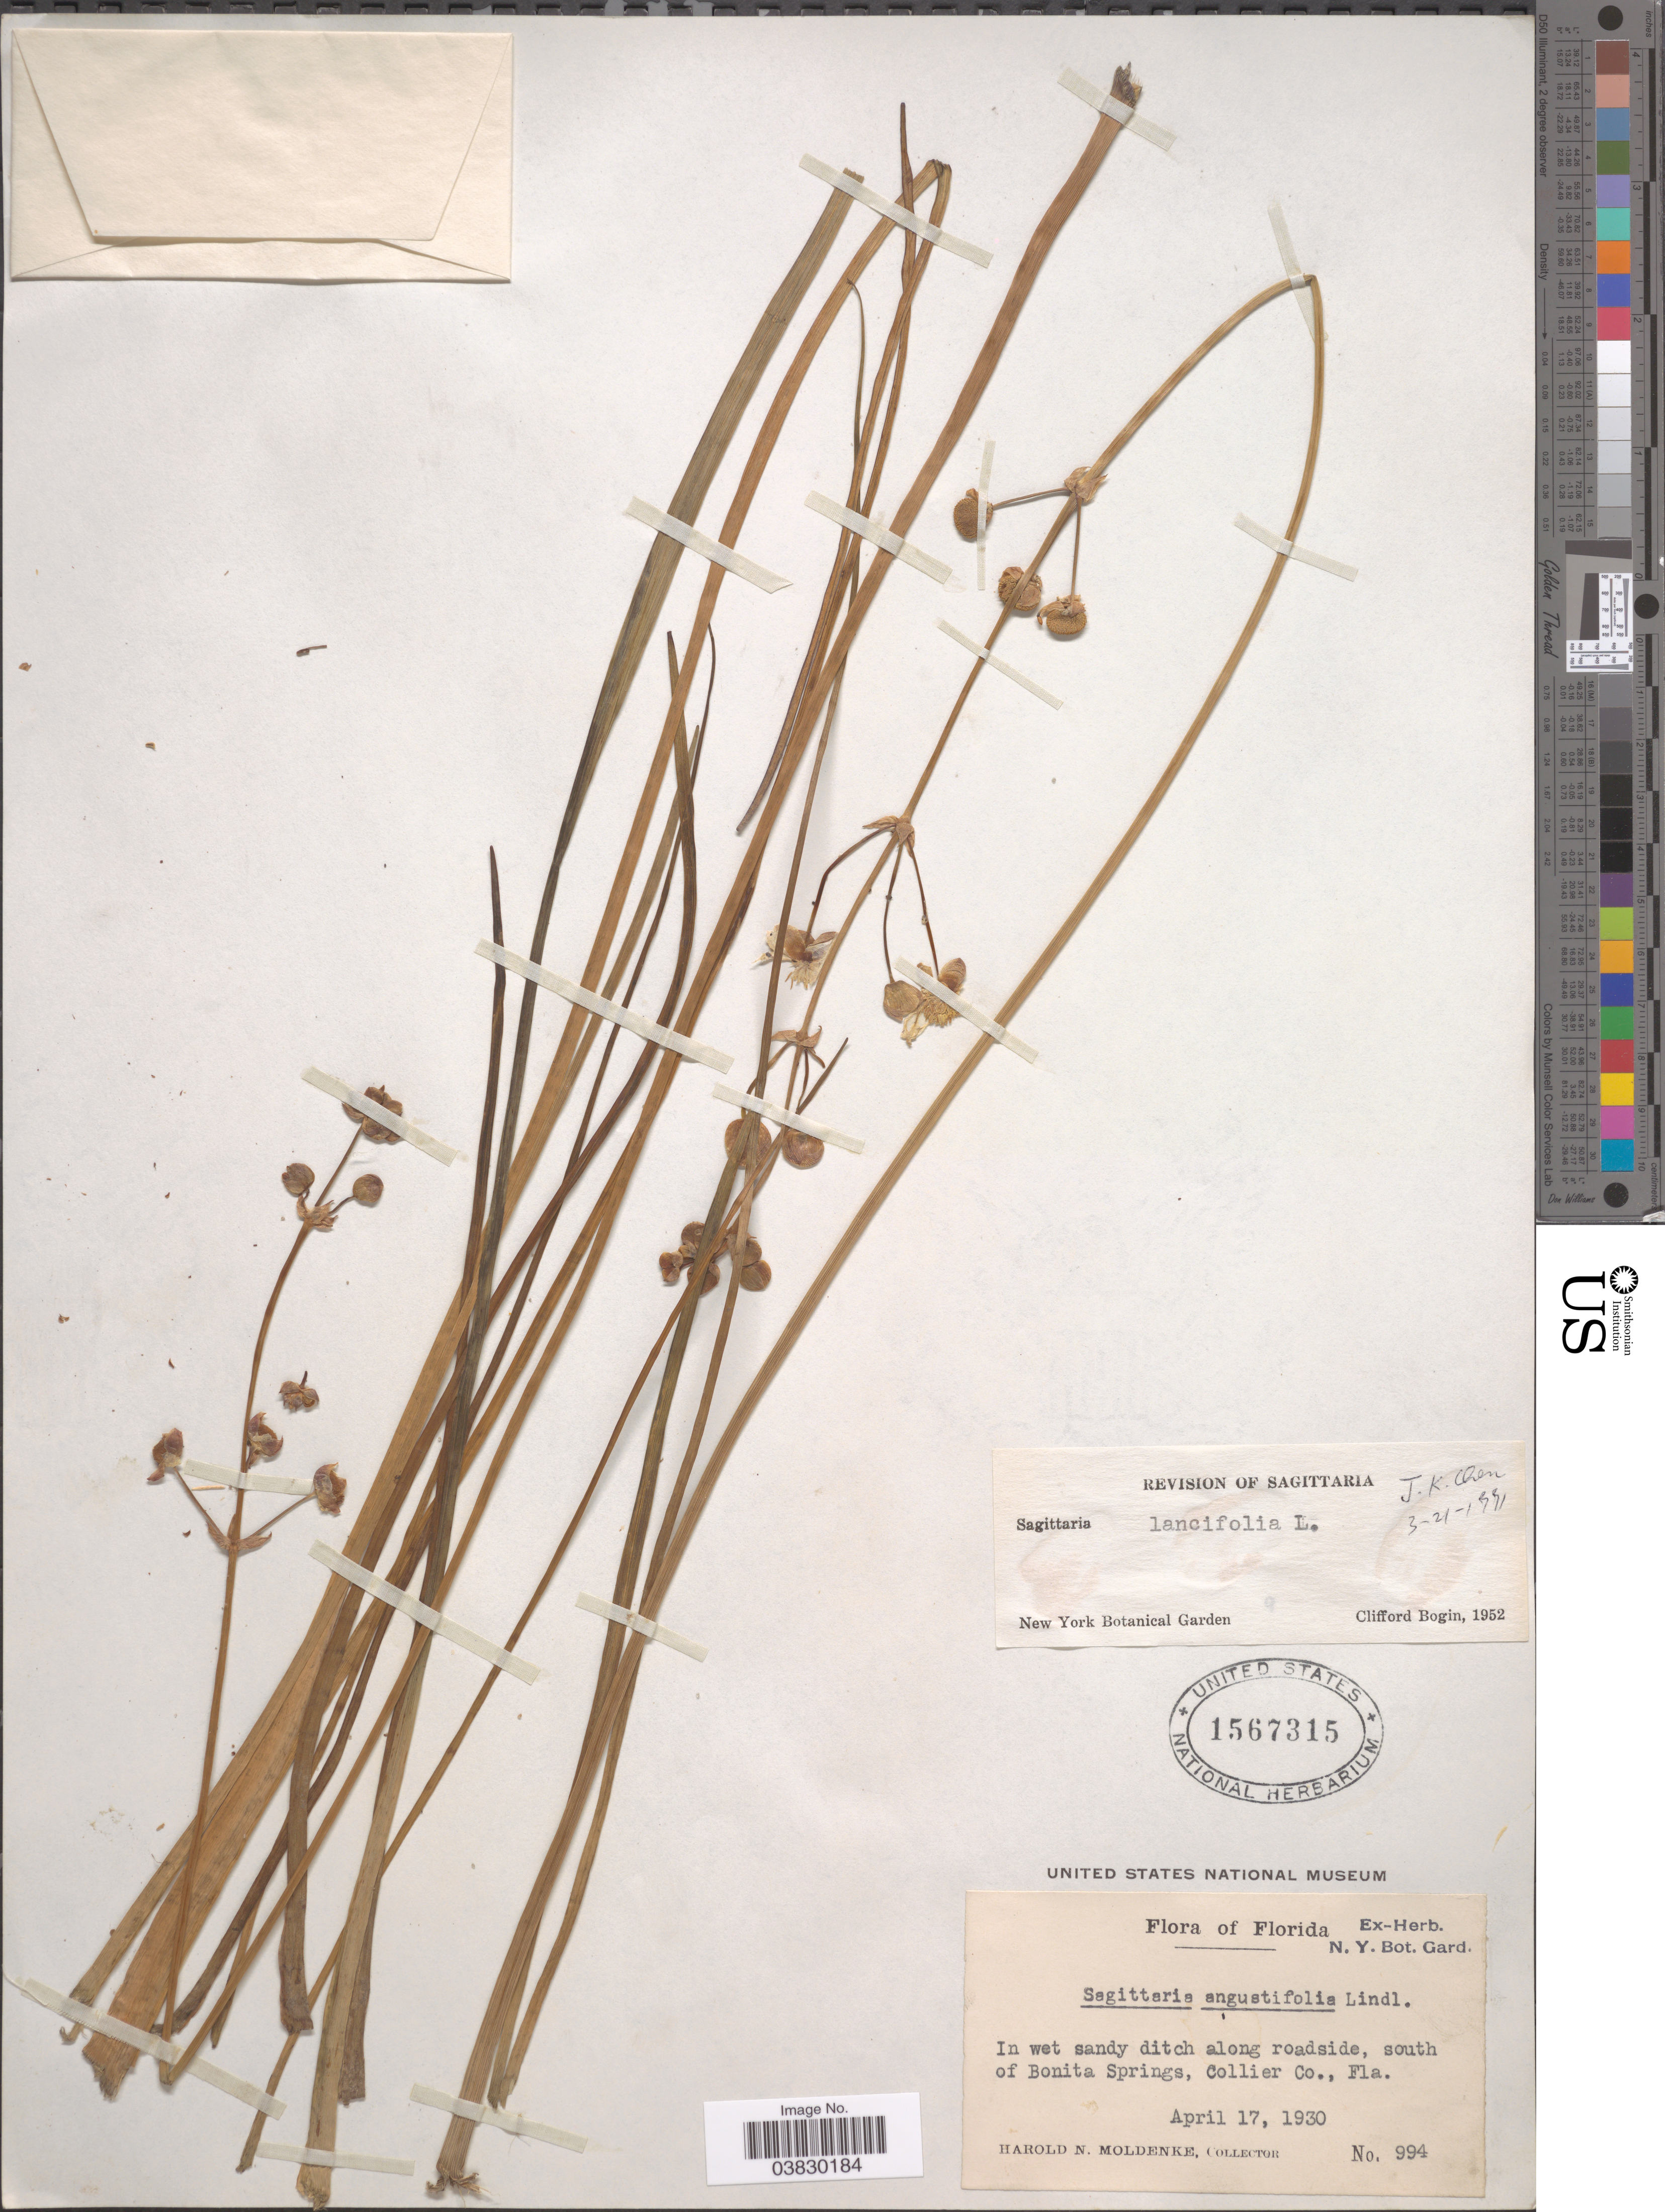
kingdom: Plantae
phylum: Tracheophyta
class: Liliopsida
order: Alismatales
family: Alismataceae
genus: Sagittaria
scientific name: Sagittaria lancifolia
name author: L.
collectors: H. N. Moldenke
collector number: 994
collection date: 1930-04-17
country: United States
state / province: Florida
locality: Along roadside, south of Bonita Springs, Collier Co.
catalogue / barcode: US 1567315